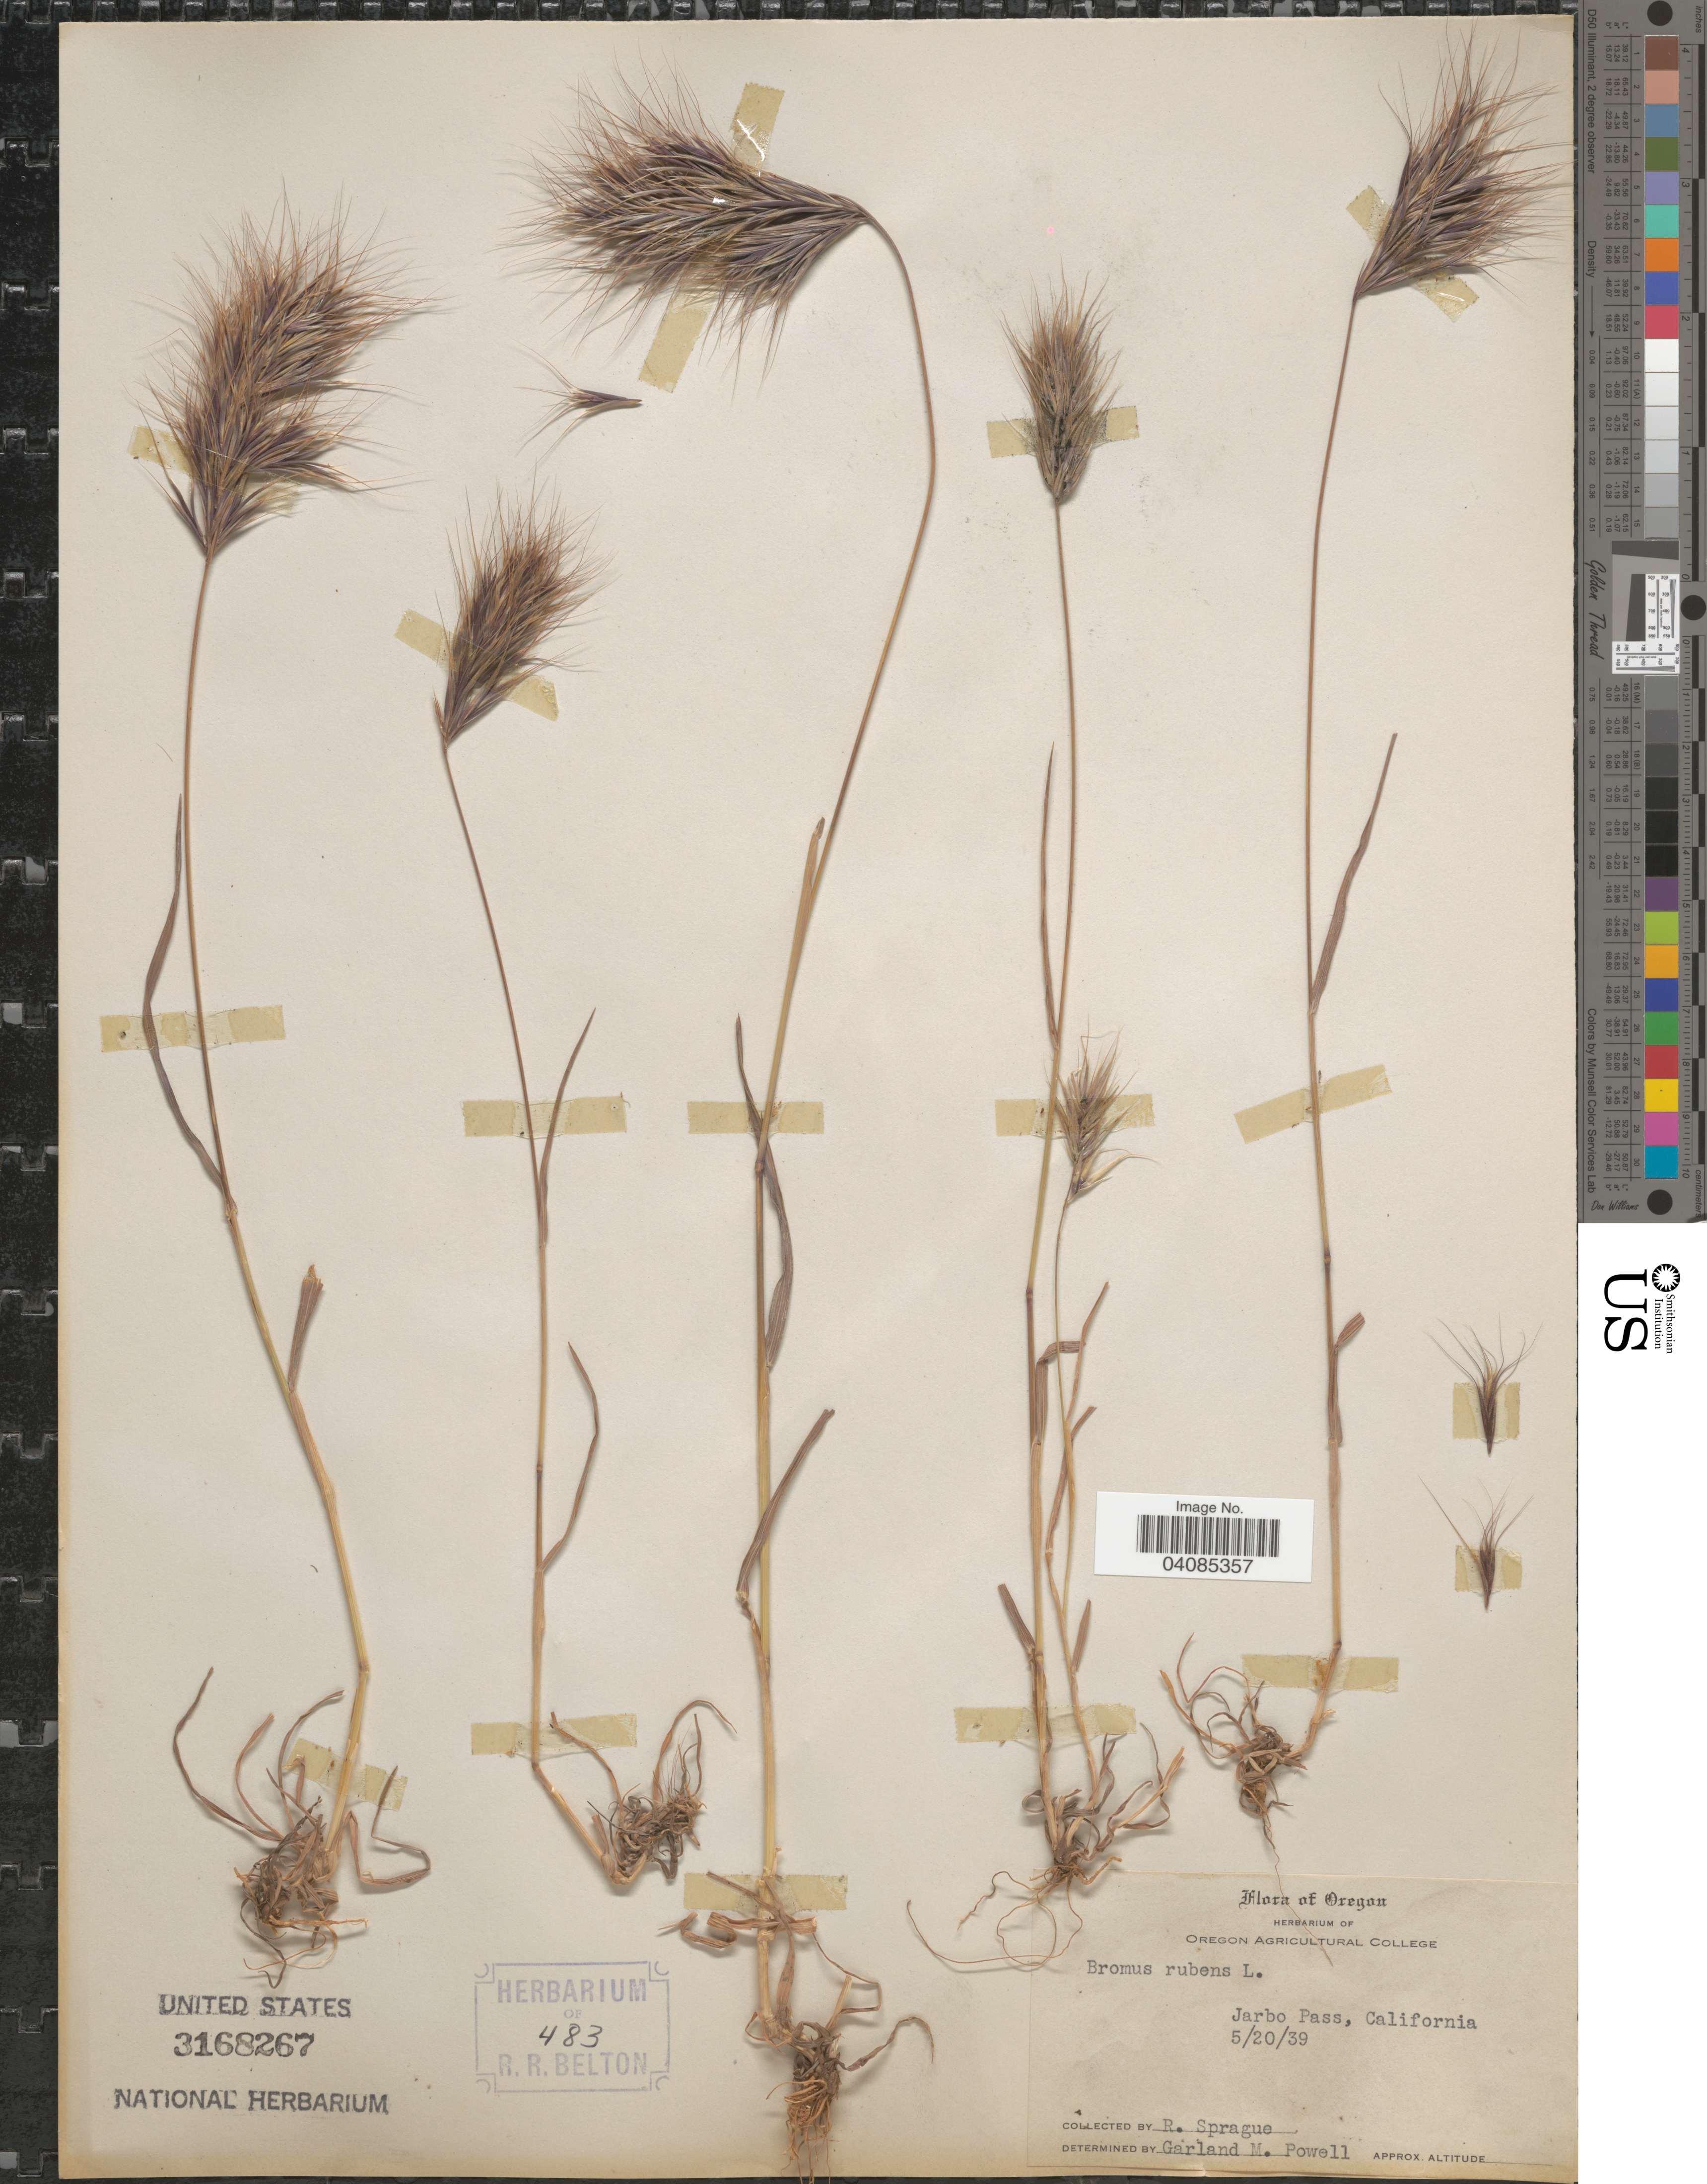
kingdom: Plantae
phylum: Tracheophyta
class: Liliopsida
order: Poales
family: Poaceae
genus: Bromus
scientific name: Bromus rubens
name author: L.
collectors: R. Sprague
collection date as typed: Transcribed d/m/y: 20/5/39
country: United States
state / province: California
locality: Jarbo Pass.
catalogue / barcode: US 3168267